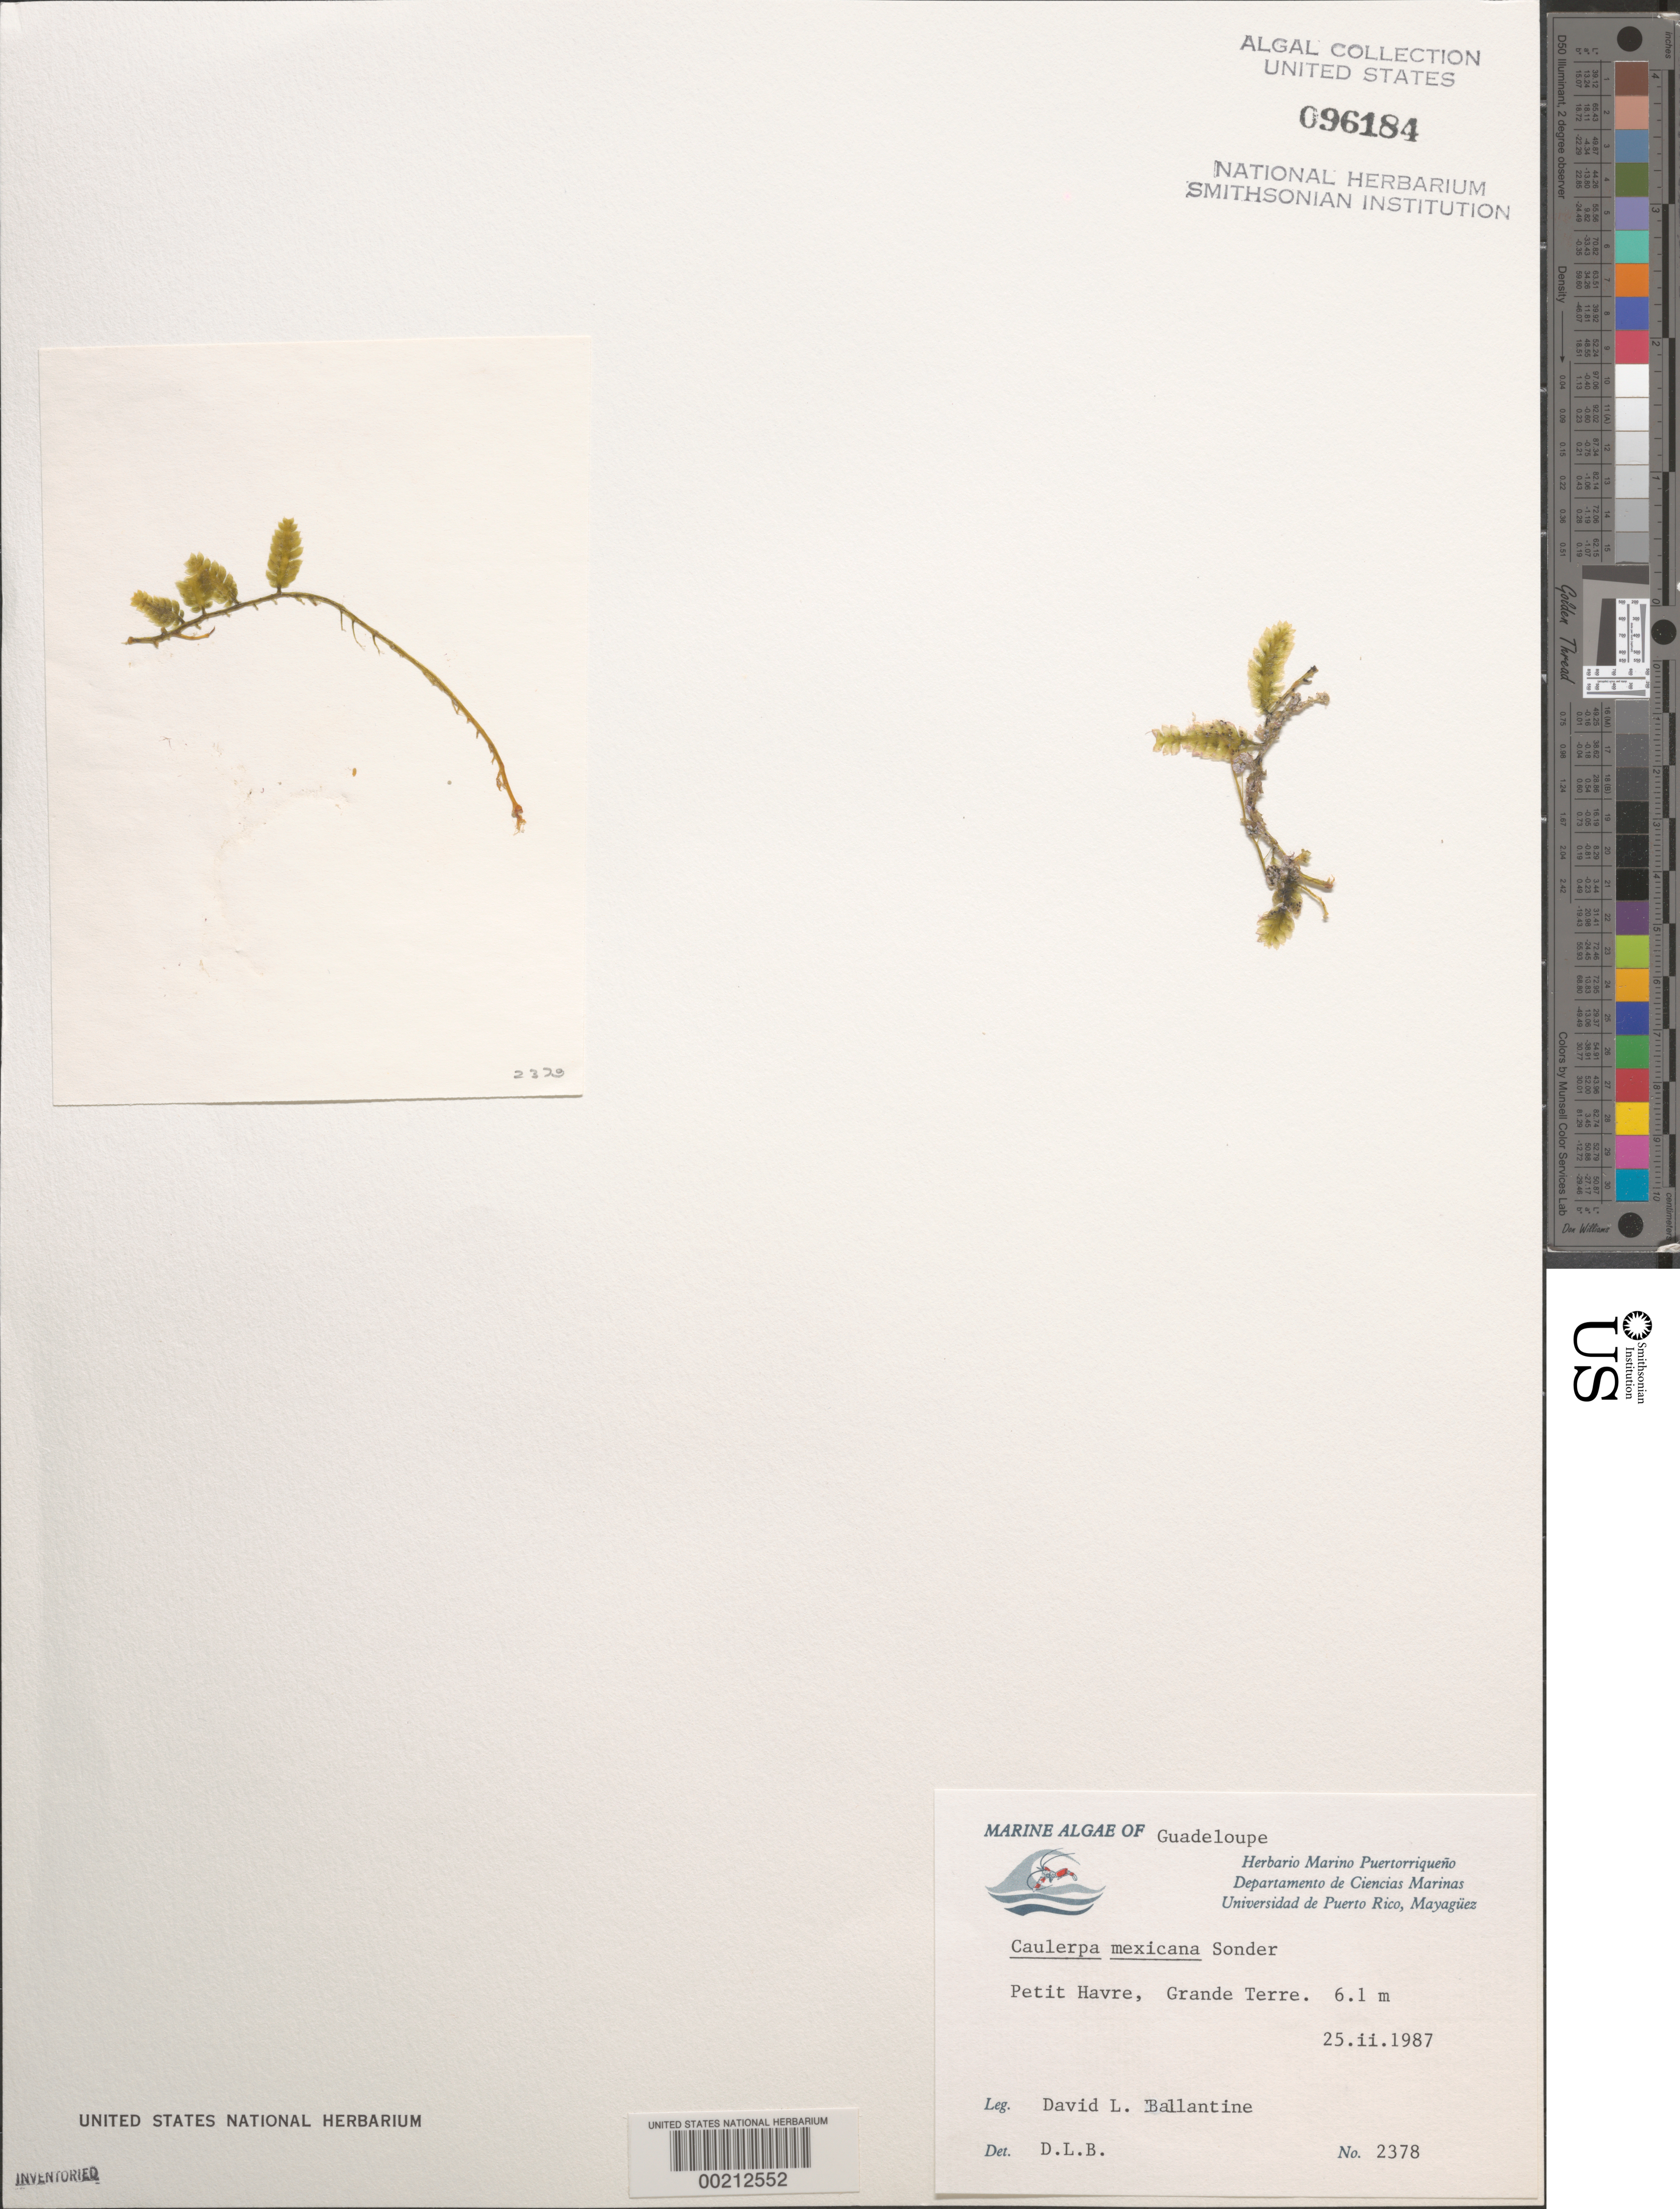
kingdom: Plantae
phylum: Chlorophyta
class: Ulvophyceae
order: Bryopsidales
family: Caulerpaceae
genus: Caulerpa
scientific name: Caulerpa mexicana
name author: Sond. ex Kütz.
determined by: Ballantine, D. L.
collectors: D.L. Ballantine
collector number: DLB 2378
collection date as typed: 25 Feb 1987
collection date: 1987-02-25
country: Guadeloupe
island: Grande Terre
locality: Petit Havre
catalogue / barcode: US 96184